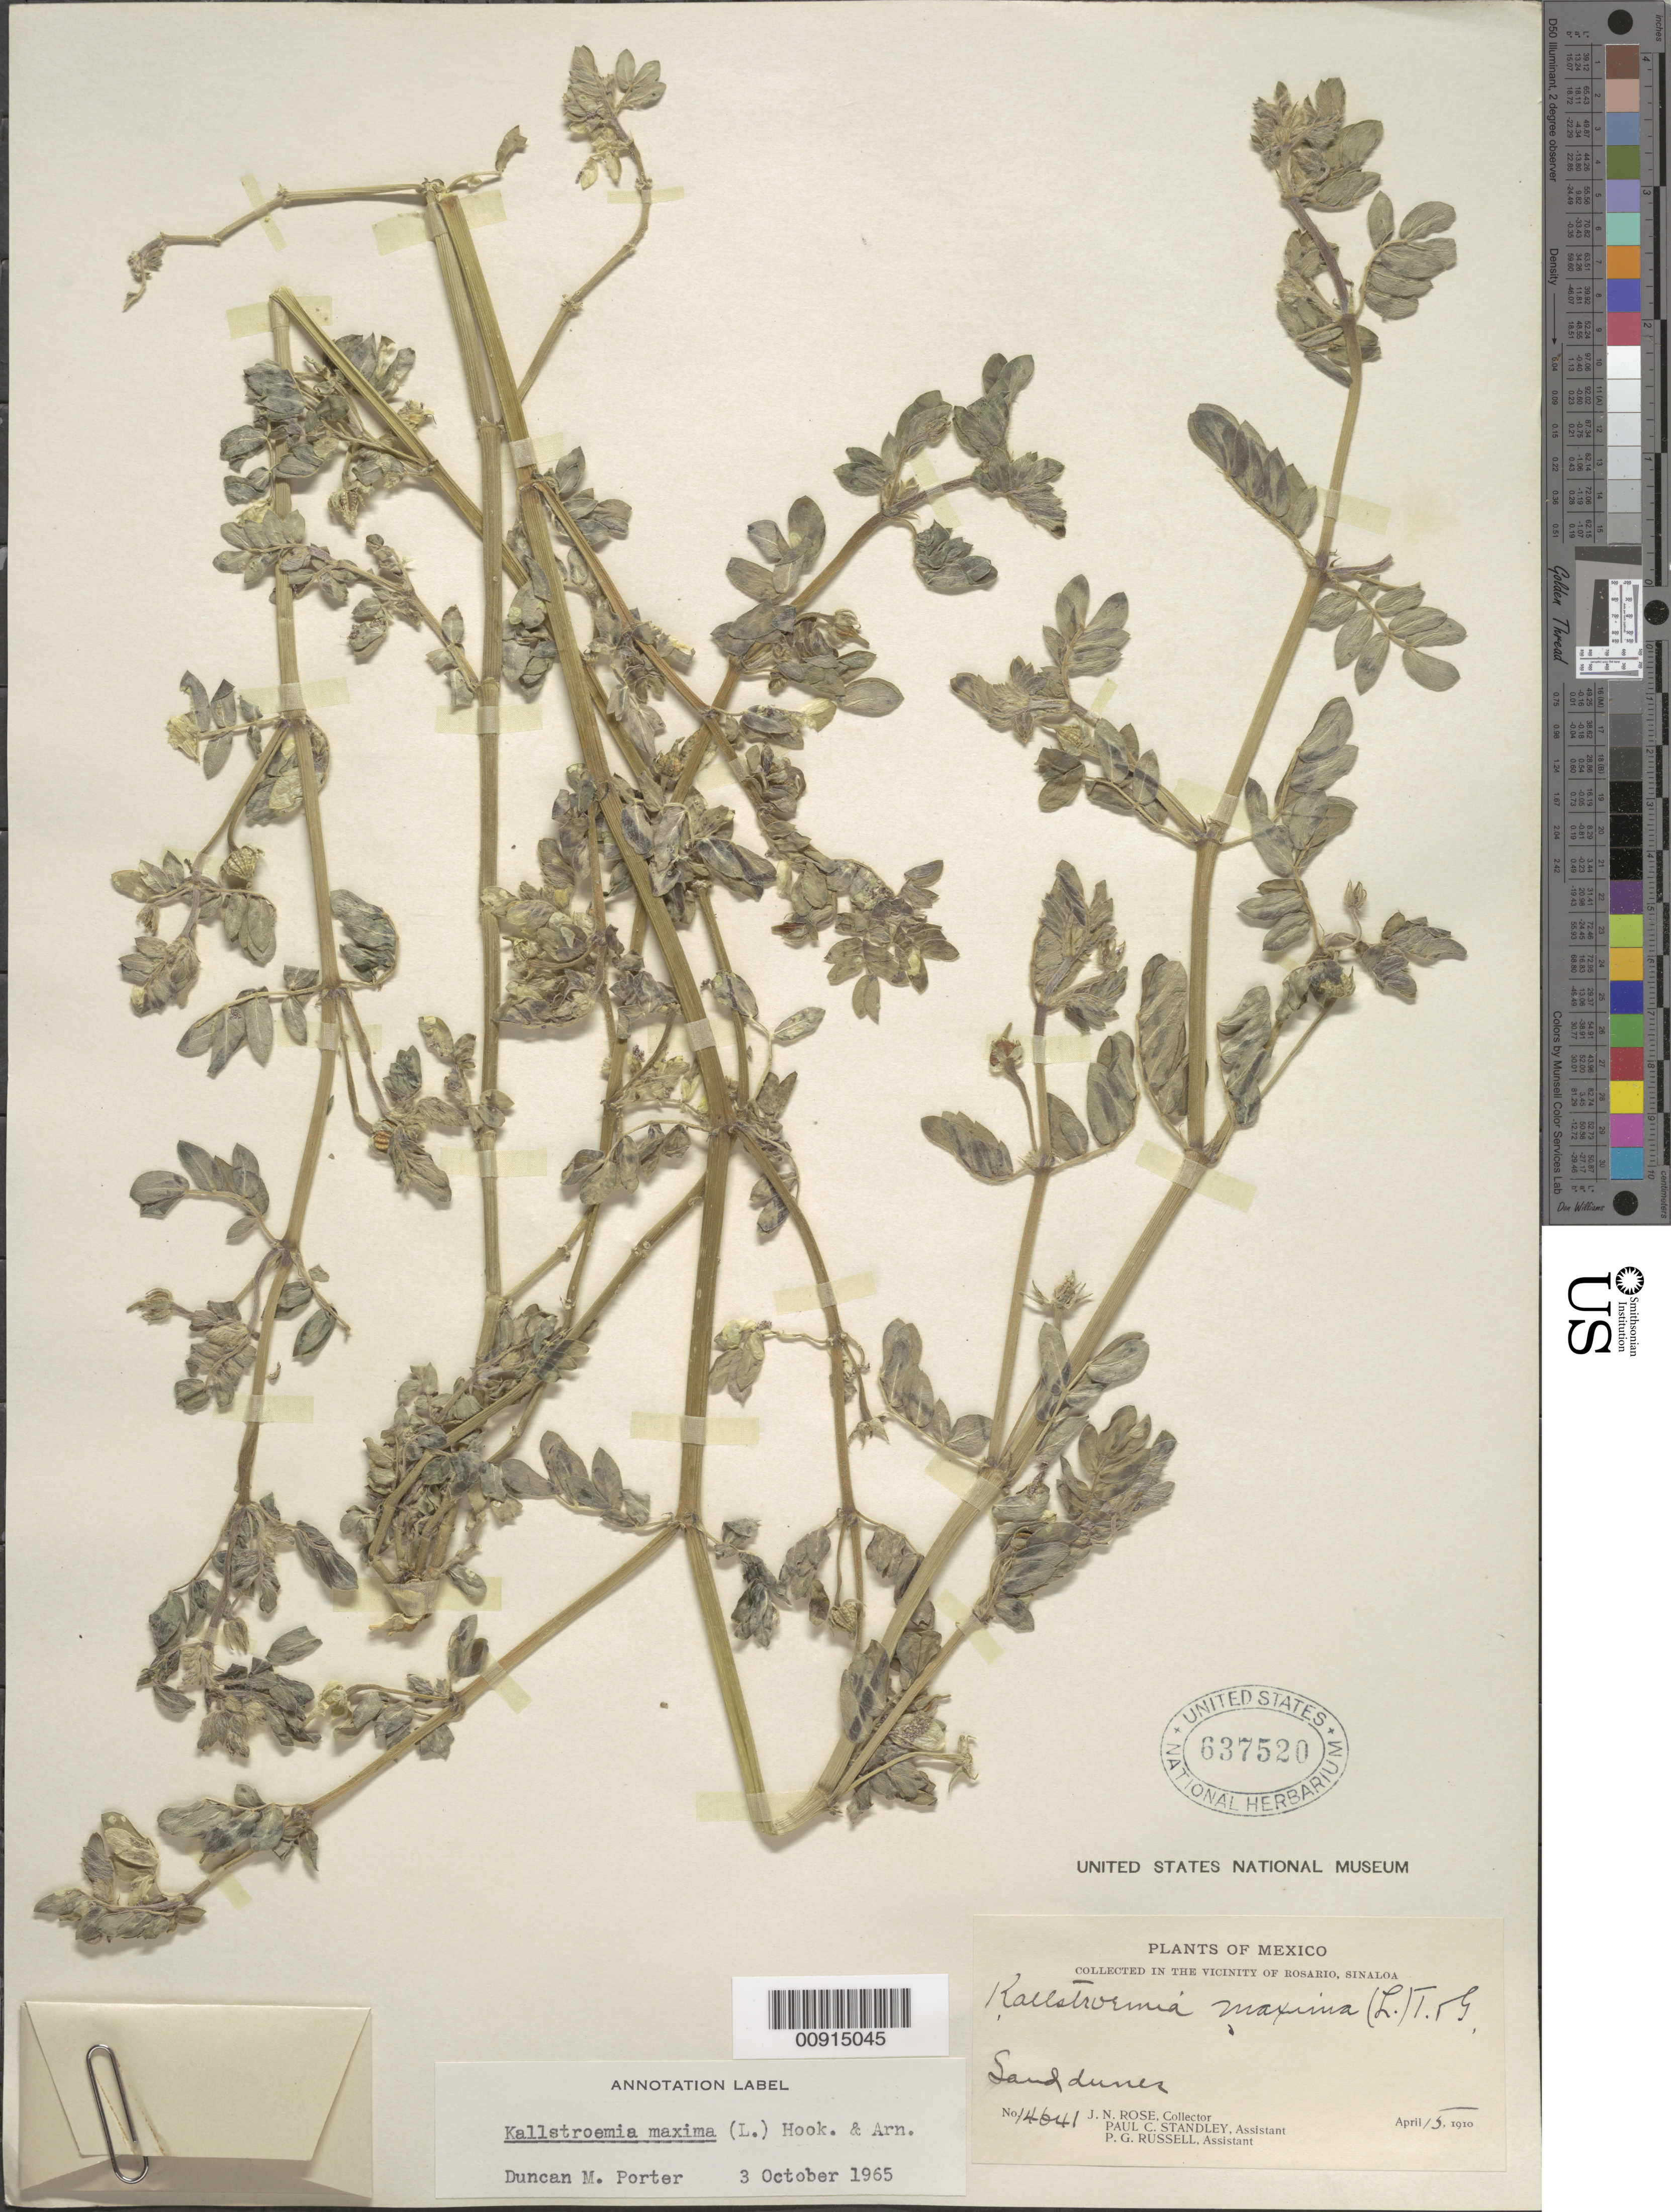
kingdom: Plantae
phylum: Tracheophyta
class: Magnoliopsida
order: Zygophyllales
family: Zygophyllaceae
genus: Kallstroemia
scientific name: Kallstroemia maxima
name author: (L.) Hook. & Arn.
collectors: J. N. Rose, P. C. Standley & P. G. Russell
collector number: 14641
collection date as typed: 15 Apr 1910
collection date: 1910-04-15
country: Mexico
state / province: Sinaloa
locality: Vicinity of Rosario, State of Sinaloa.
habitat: Sand dunes.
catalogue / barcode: US 637520